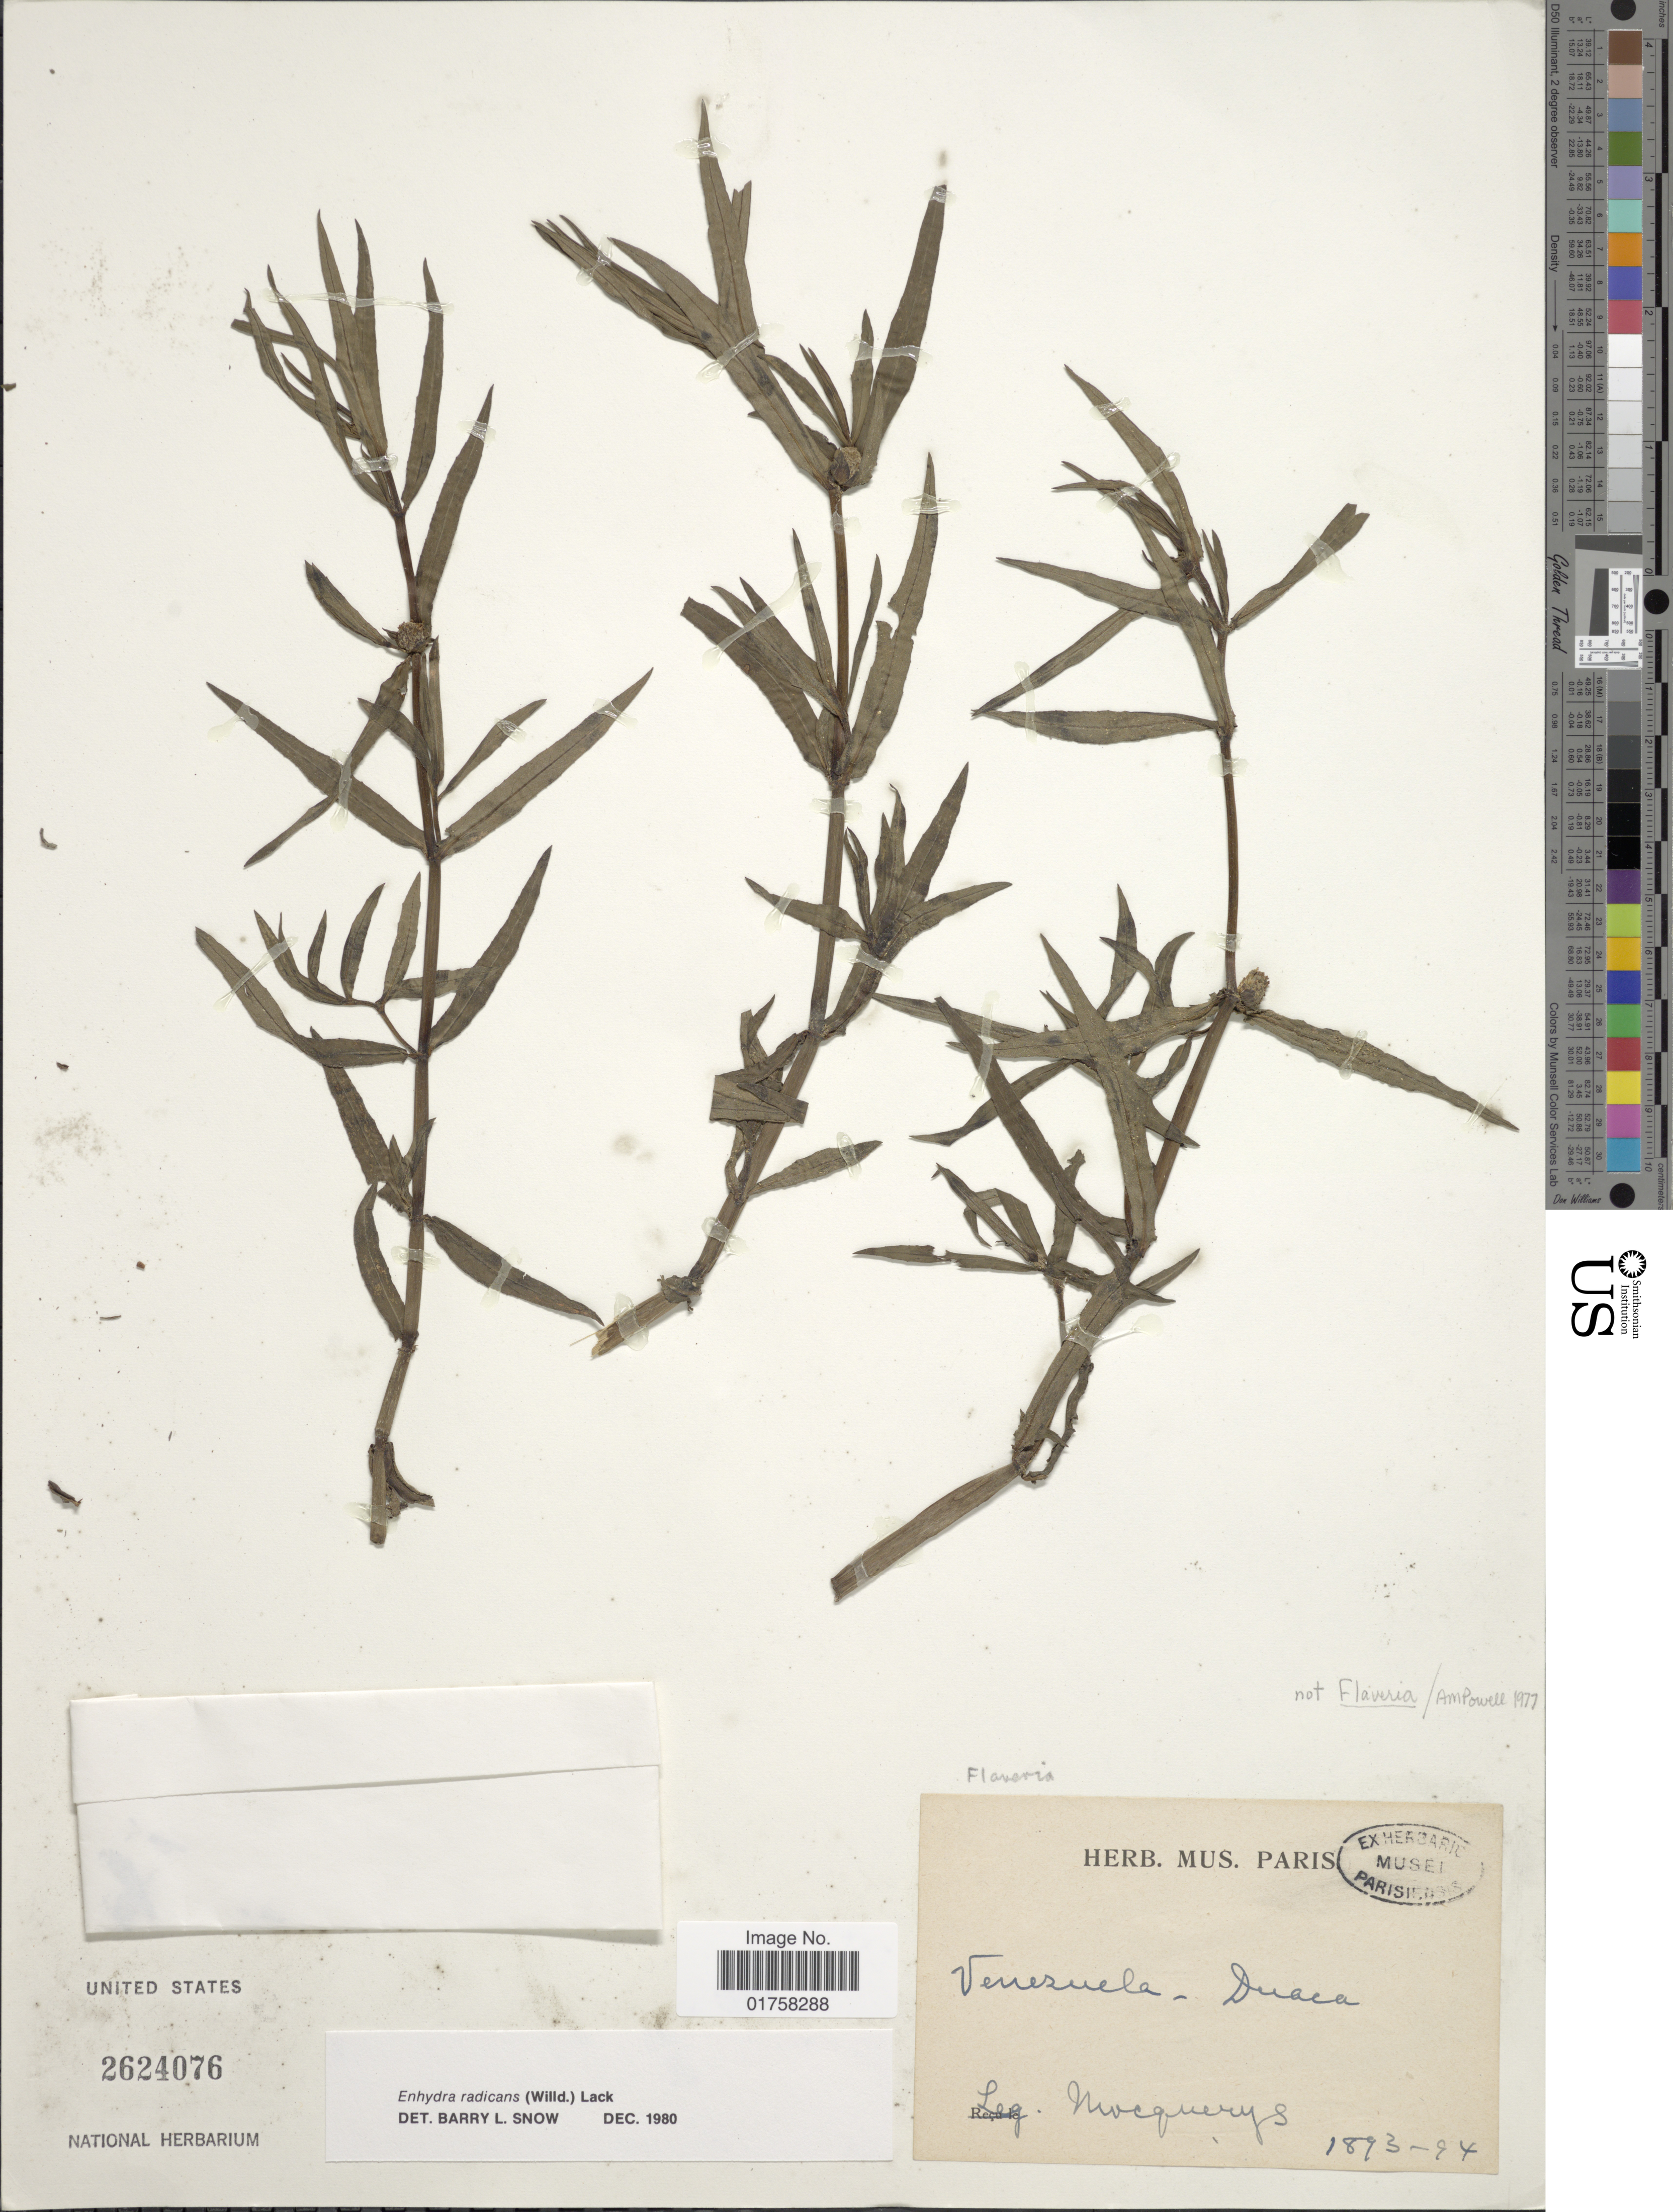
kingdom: Plantae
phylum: Tracheophyta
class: Magnoliopsida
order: Asterales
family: Asteraceae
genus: Enhydra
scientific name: Enhydra radicans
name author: (Willd.) Lack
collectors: A. Mocquerys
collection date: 1893/1894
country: Venezuela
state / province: Lara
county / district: Crespo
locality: Duaca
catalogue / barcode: US 2624076